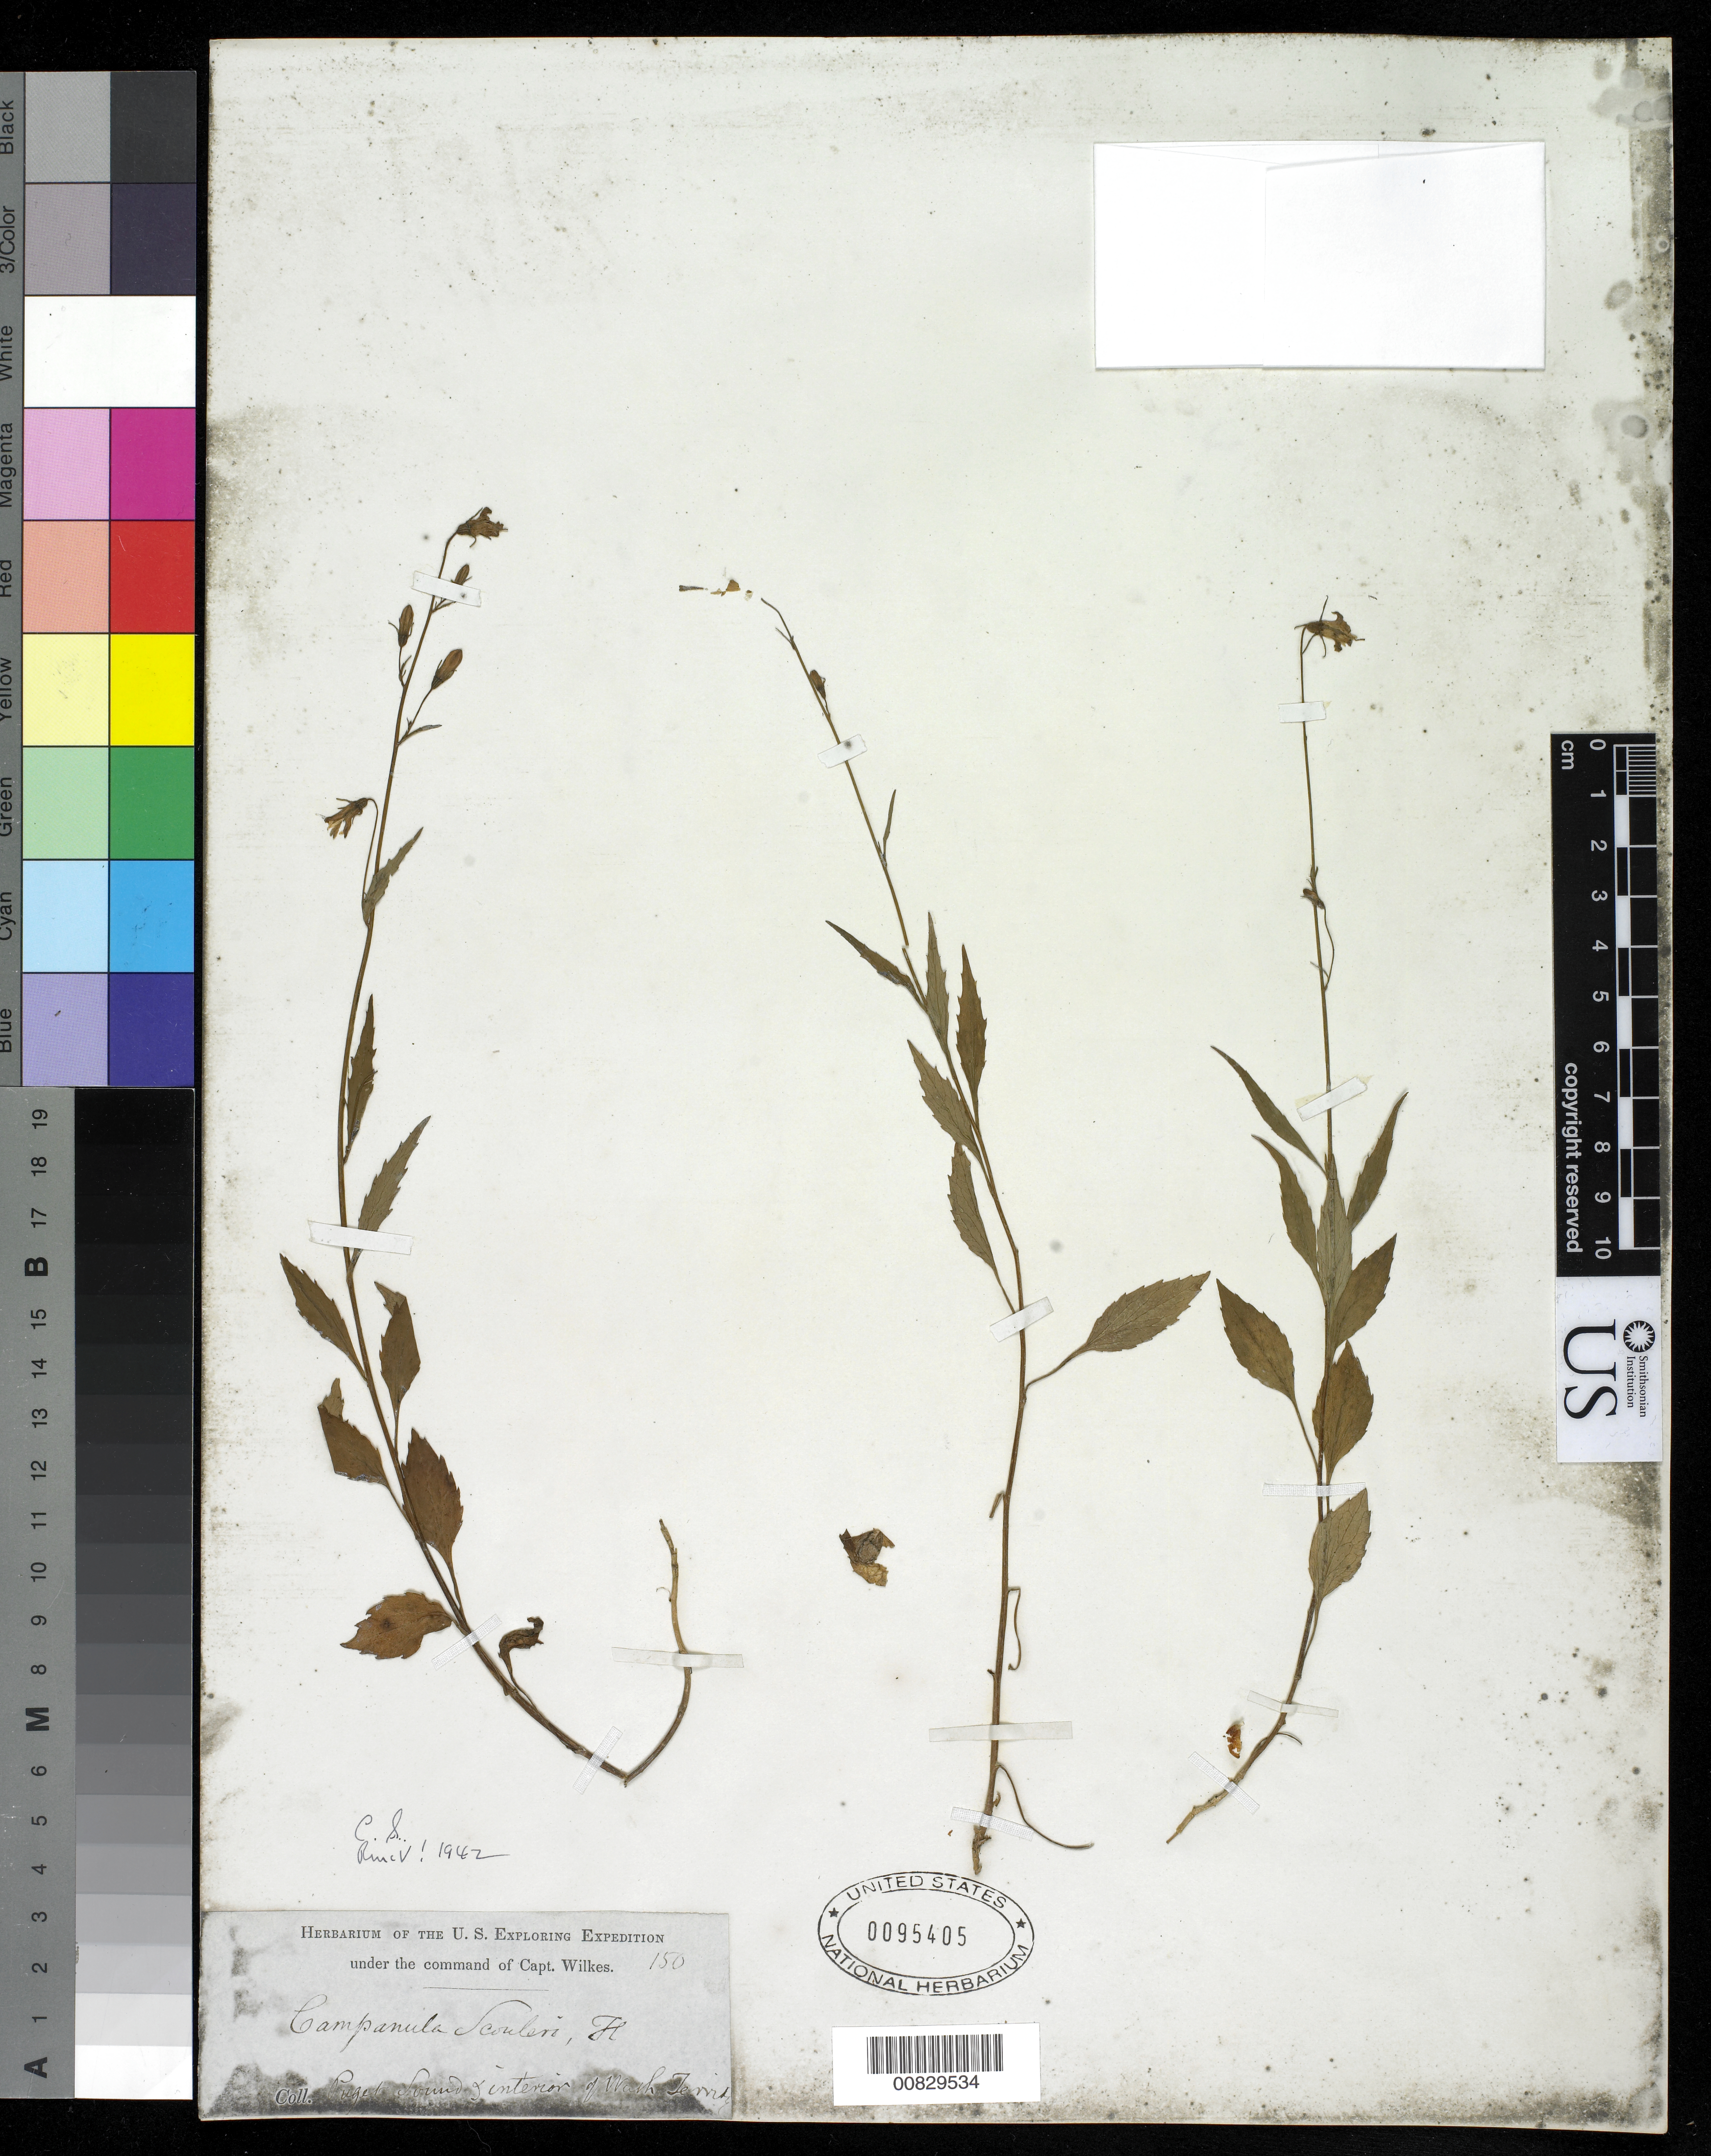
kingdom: Plantae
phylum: Tracheophyta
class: Magnoliopsida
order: Asterales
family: Campanulaceae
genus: Campanula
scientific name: Campanula scouleri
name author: Hook.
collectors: Wilkes Explor. Exped.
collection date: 1838/1842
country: United States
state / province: Washington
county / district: King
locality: Puget Sound and interior of Wash. Territory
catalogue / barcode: US 95405